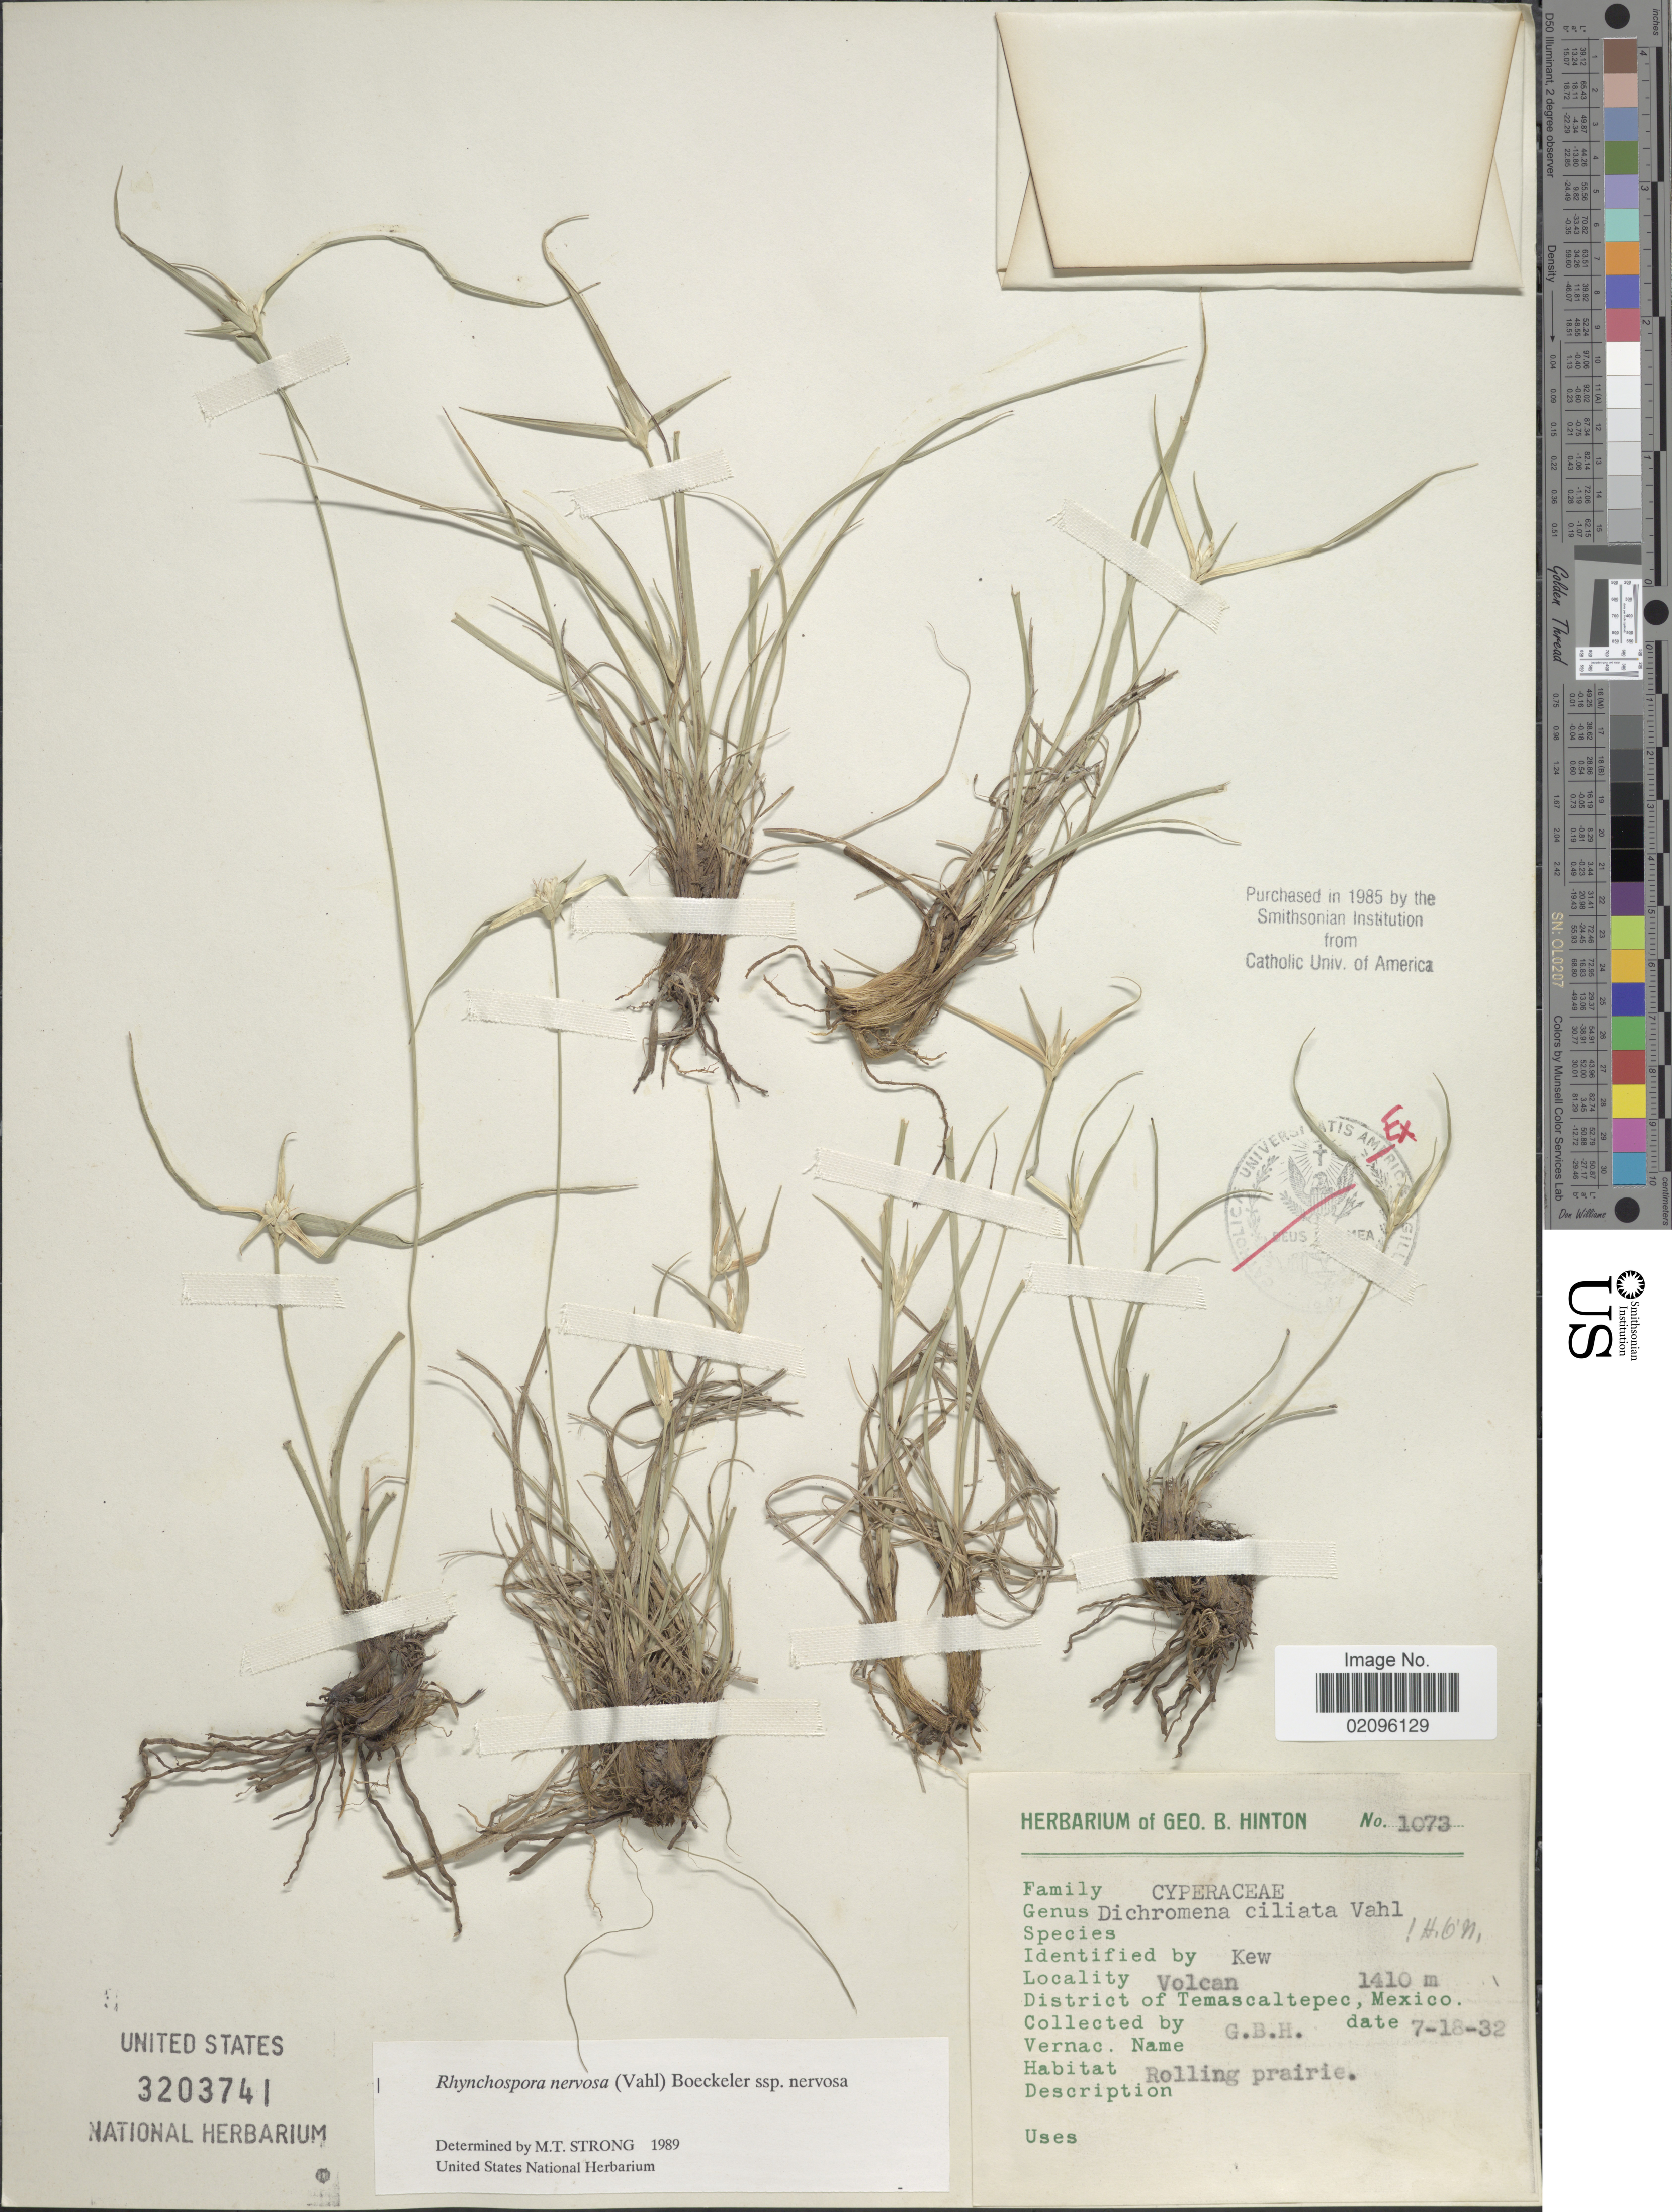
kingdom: Plantae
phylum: Tracheophyta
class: Liliopsida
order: Poales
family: Cyperaceae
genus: Rhynchospora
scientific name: Rhynchospora nervosa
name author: (Vahl) Boeckeler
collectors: G. B. Hinton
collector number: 1073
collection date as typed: Transcribed d/m/y: 18/7/32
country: Mexico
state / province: México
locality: Volcan, District of Temascaltepec.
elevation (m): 1410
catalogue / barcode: US 3203741